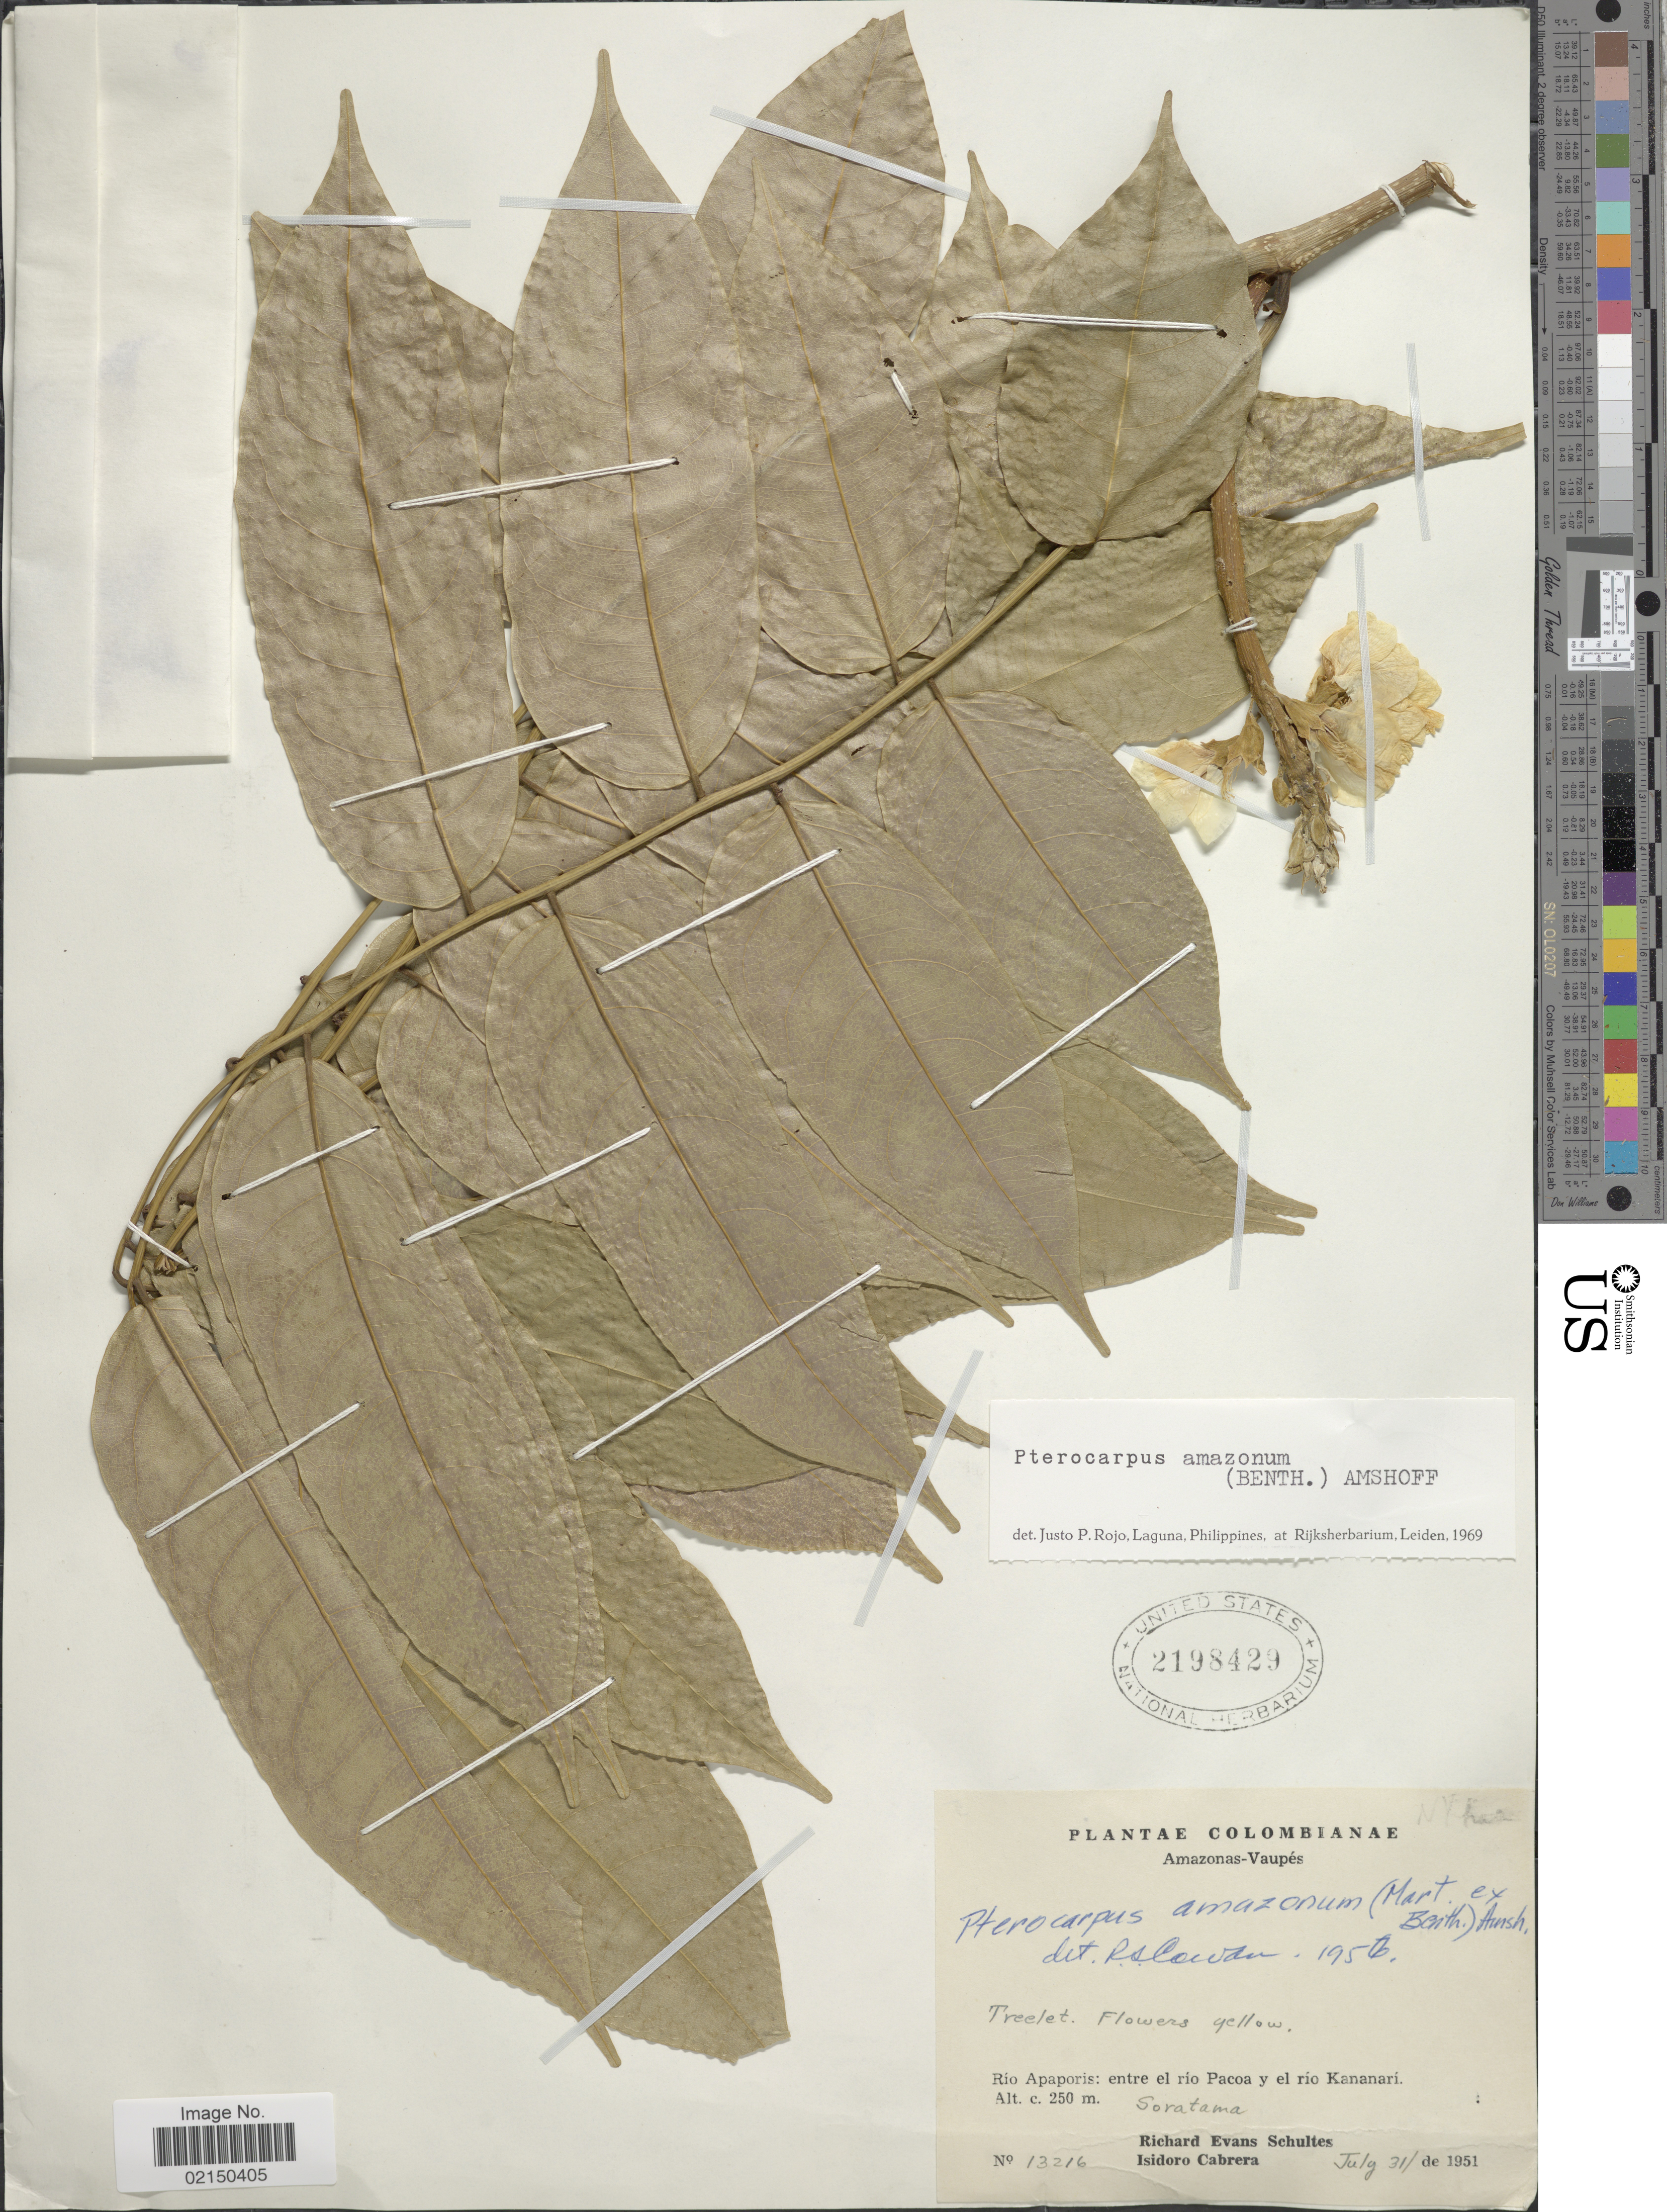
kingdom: Plantae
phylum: Tracheophyta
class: Magnoliopsida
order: Fabales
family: Fabaceae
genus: Pterocarpus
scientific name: Pterocarpus amazonum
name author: (Benth.) Amshoff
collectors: R. E. Schultes & I. Cabrera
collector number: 13216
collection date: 1951-07-31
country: Colombia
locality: Colombianae, Amazonas-Vaupes, Rio Apaporis: entre el rio Pacoa y el rio Kananari, Soratama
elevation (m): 250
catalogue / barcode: US 2198429